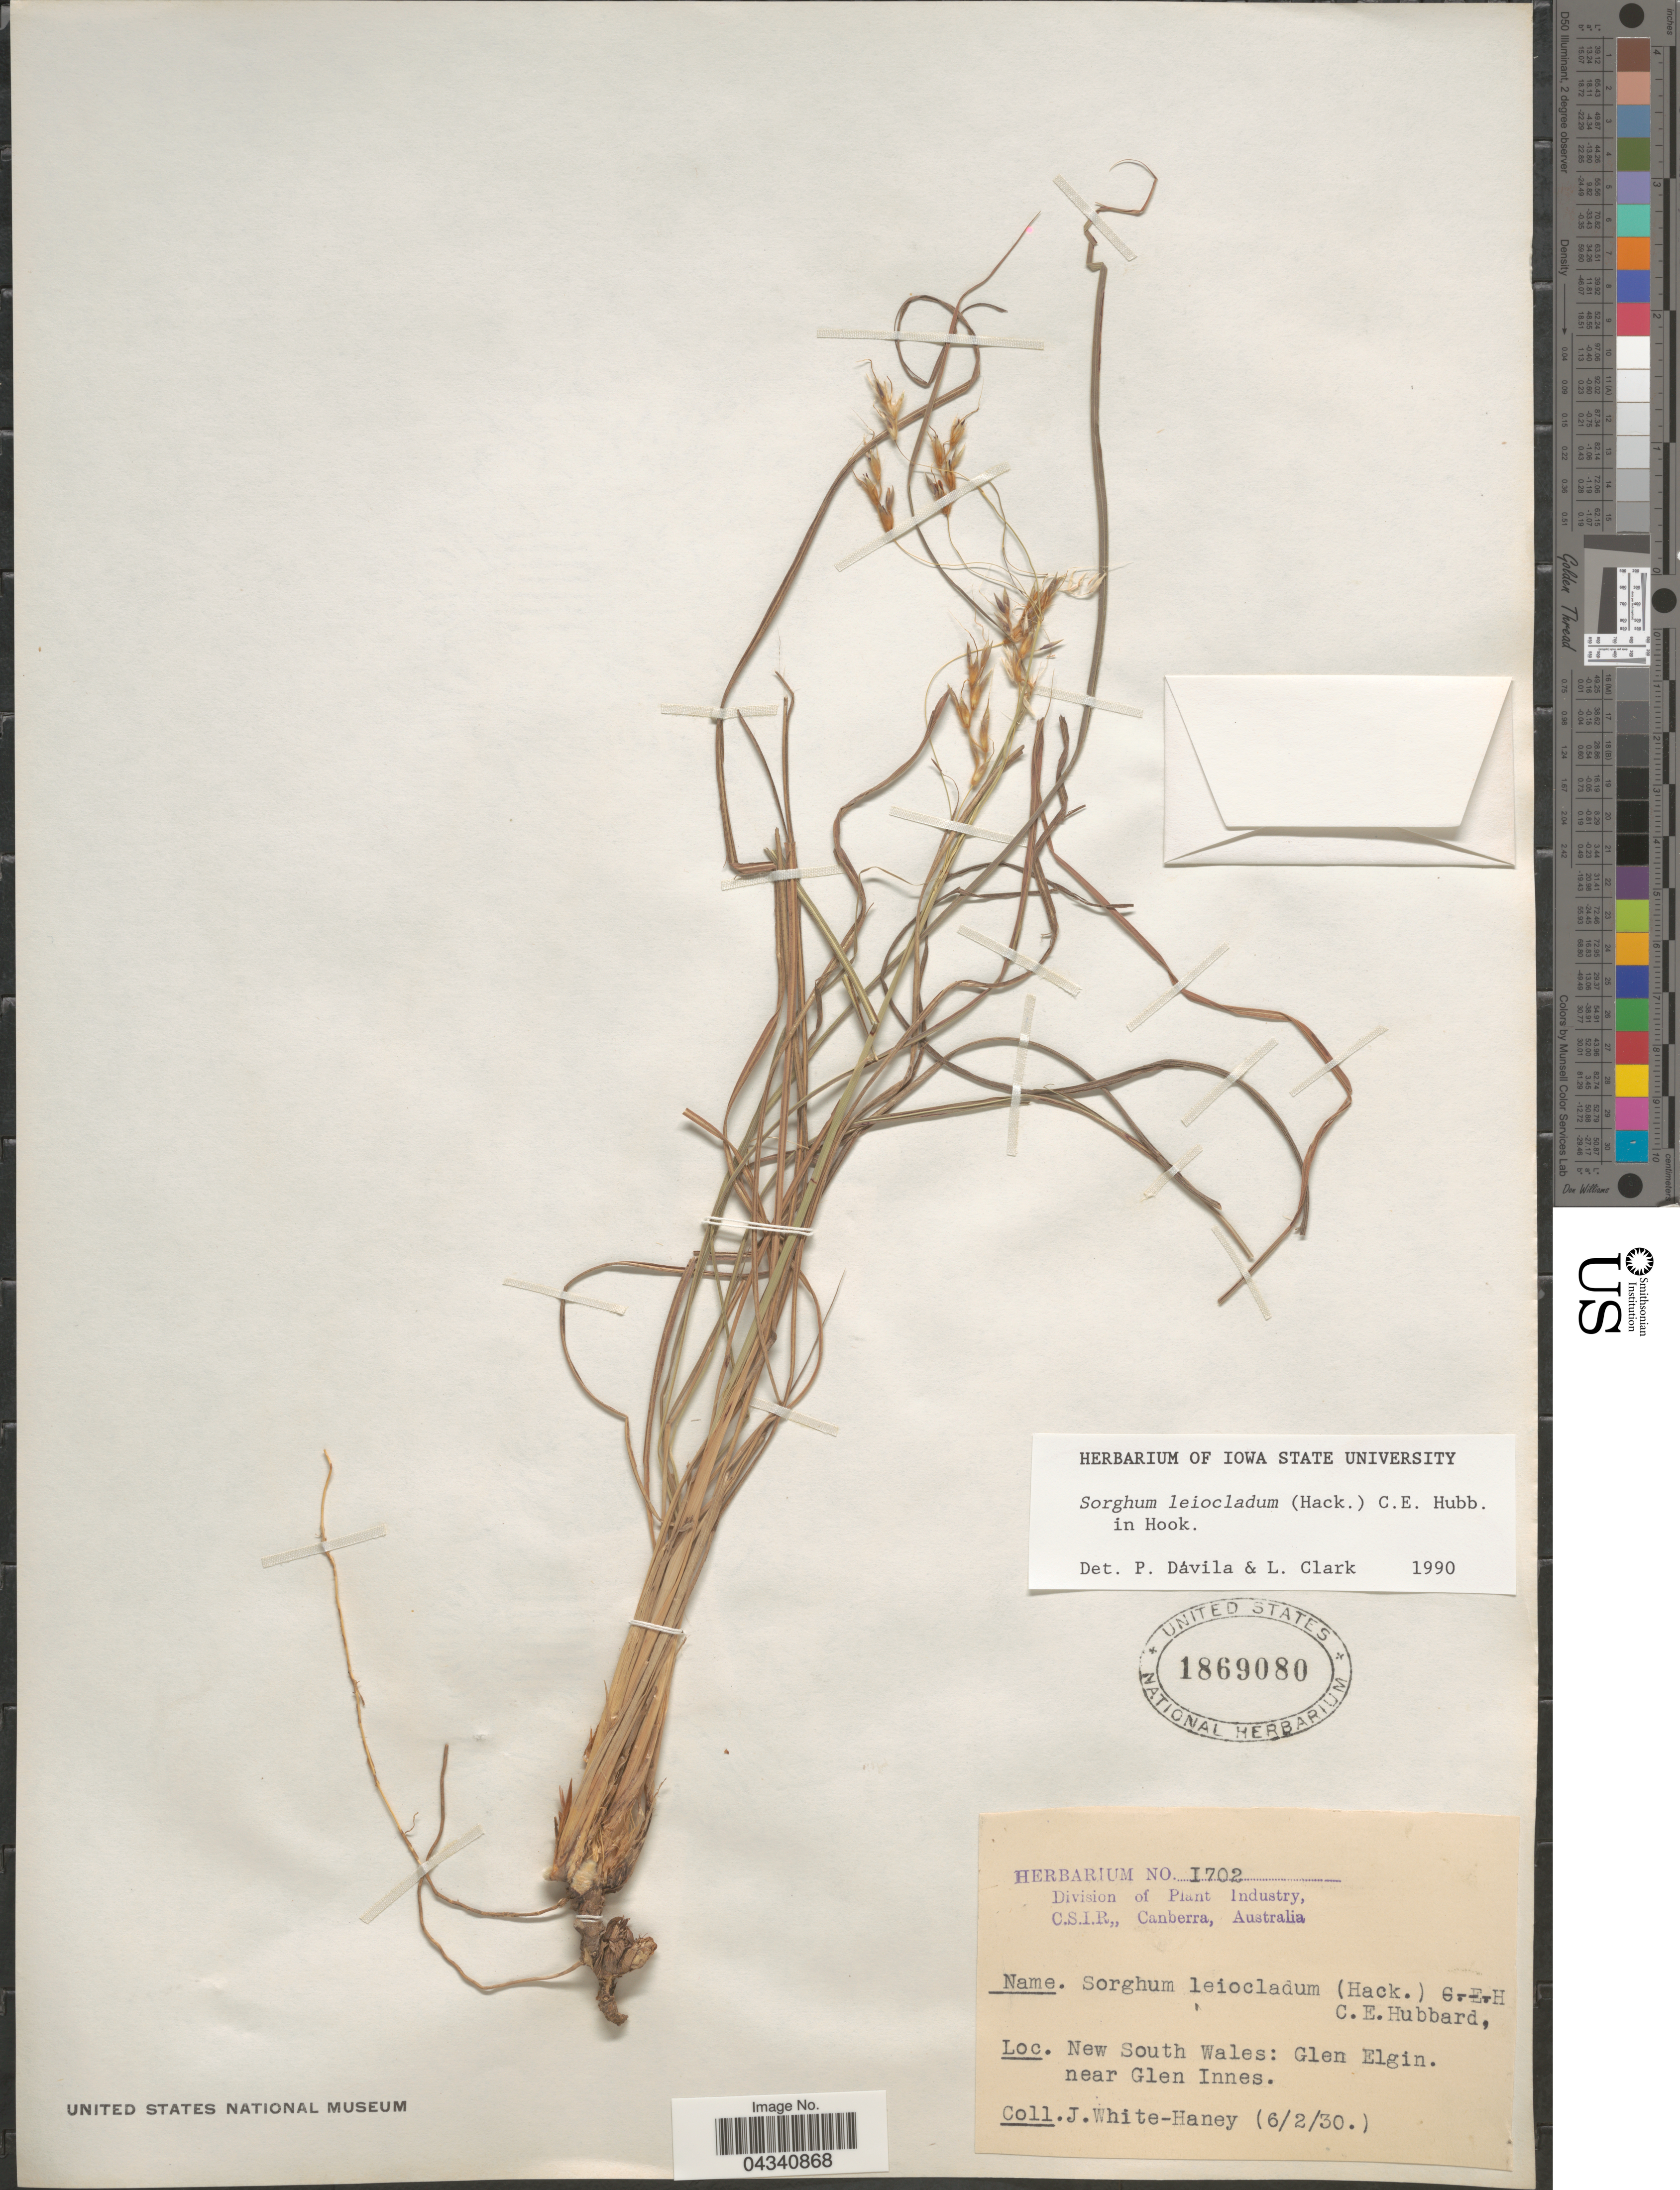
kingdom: Plantae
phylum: Tracheophyta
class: Liliopsida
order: Poales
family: Poaceae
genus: Sorghum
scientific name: Sorghum leiocladum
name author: (J. Hack.) C.E. Hubb.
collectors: White-Haney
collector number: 1702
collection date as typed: Transcribed d/m/y: 6/2/30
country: Australia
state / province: New South Wales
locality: Glen Elgin. near Glen Innes.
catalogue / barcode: US 1869080